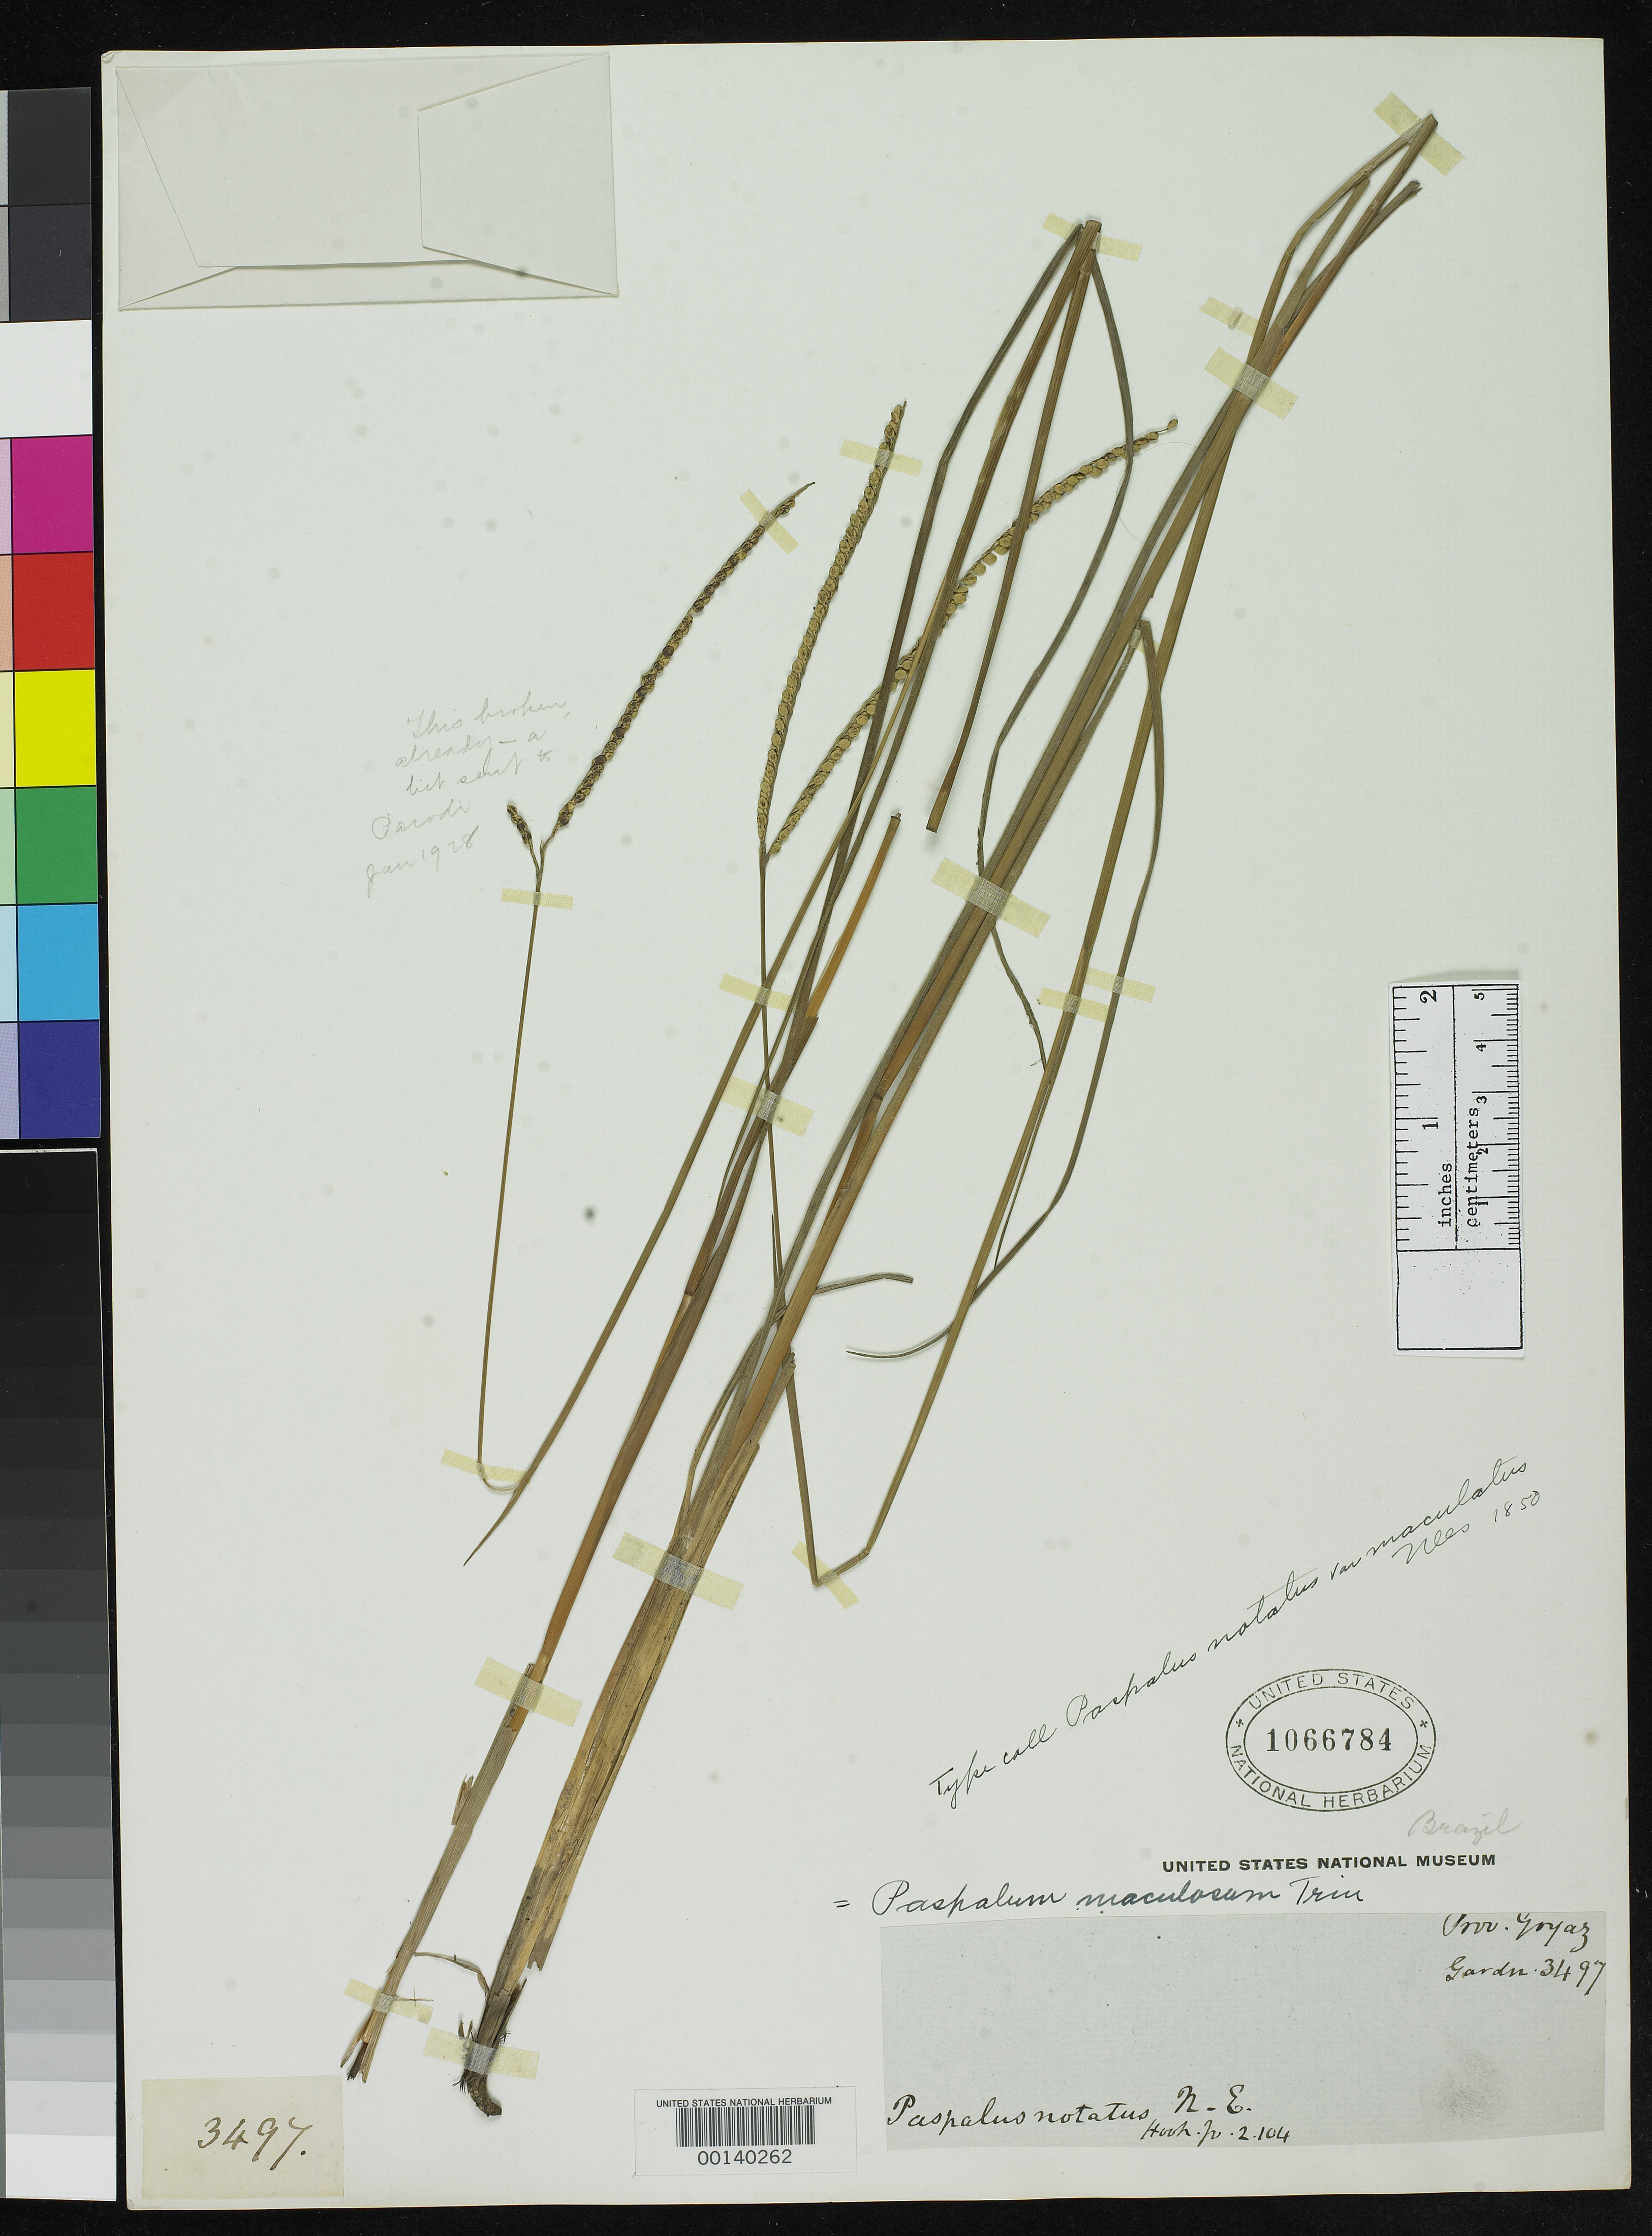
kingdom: Plantae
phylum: Tracheophyta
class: Liliopsida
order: Poales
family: Poaceae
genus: Paspalum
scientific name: Paspalum notatum var. maculatum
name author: Nees in Hook.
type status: Isotype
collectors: G. Gardner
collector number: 3497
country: Brazil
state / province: Goiás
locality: Inter Porto Imperial et Lunie, ad flum Tocantins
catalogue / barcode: US 1066784